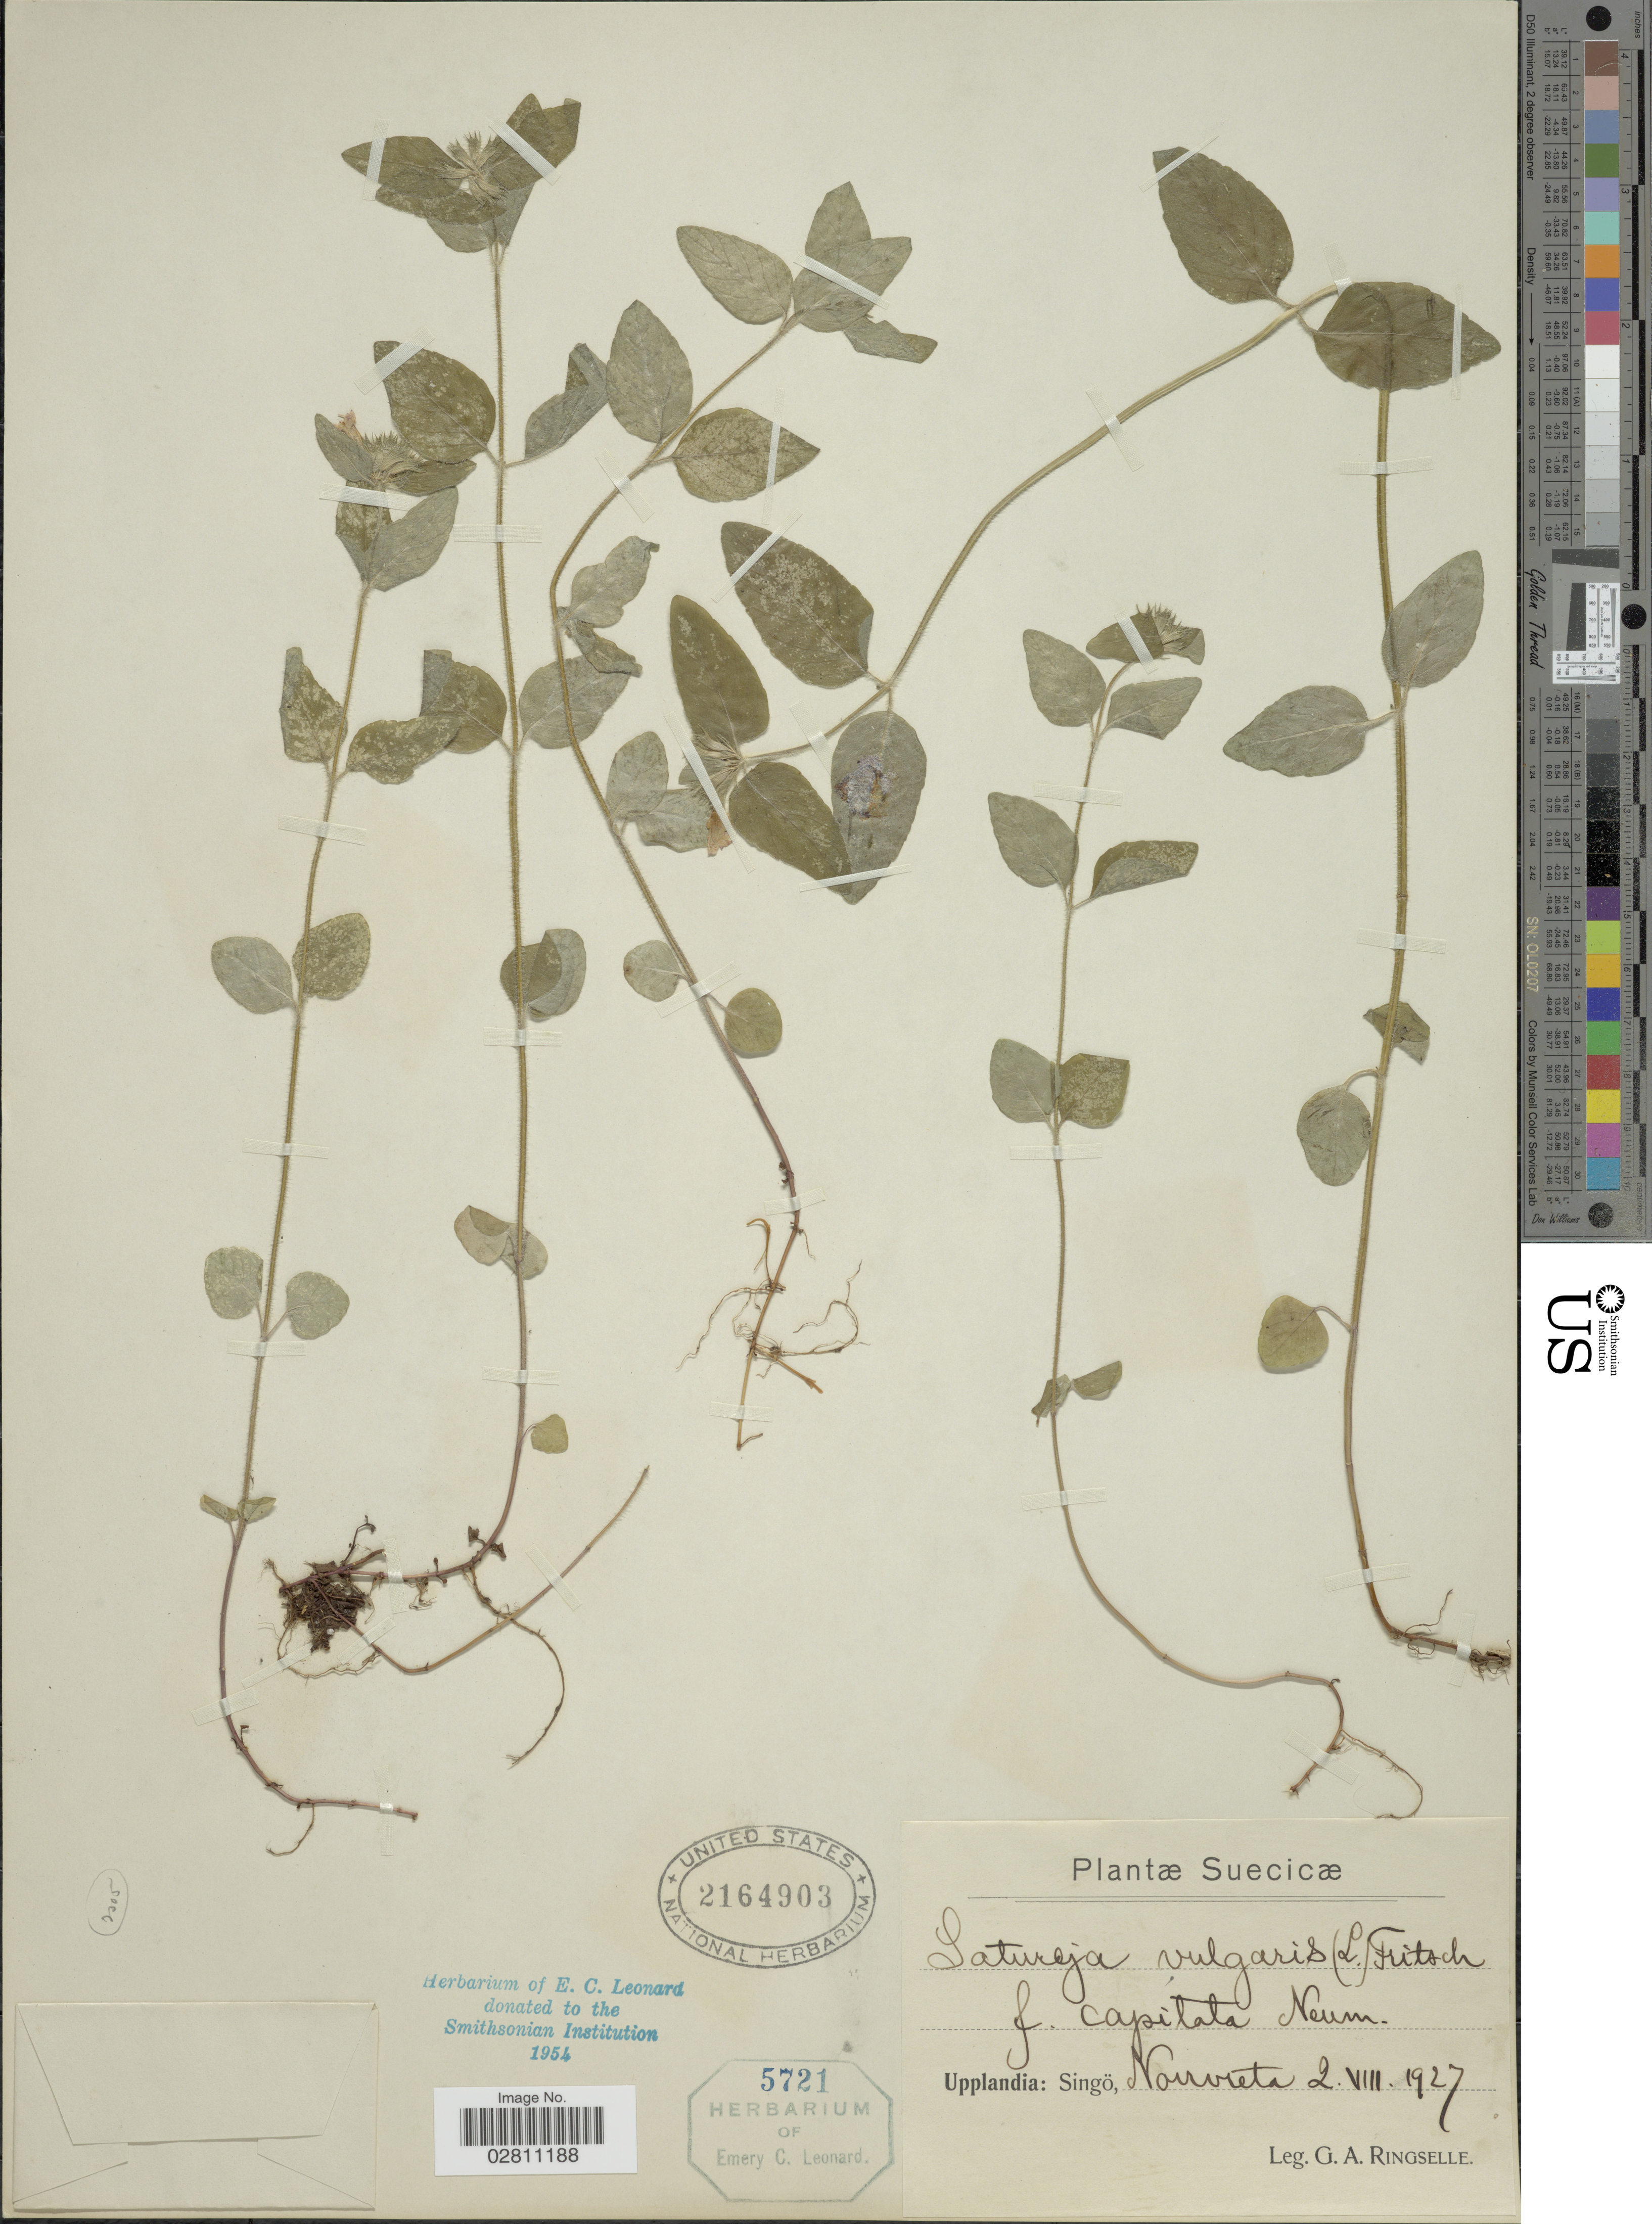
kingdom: Plantae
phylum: Tracheophyta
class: Magnoliopsida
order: Lamiales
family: Lamiaceae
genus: Clinopodium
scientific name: Clinopodium vulgare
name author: L.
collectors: G. Ringselle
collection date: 1927-08-02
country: Sweden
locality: Suecicæ, Upplandia: Singö, Nouvieta.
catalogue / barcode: US 2164903